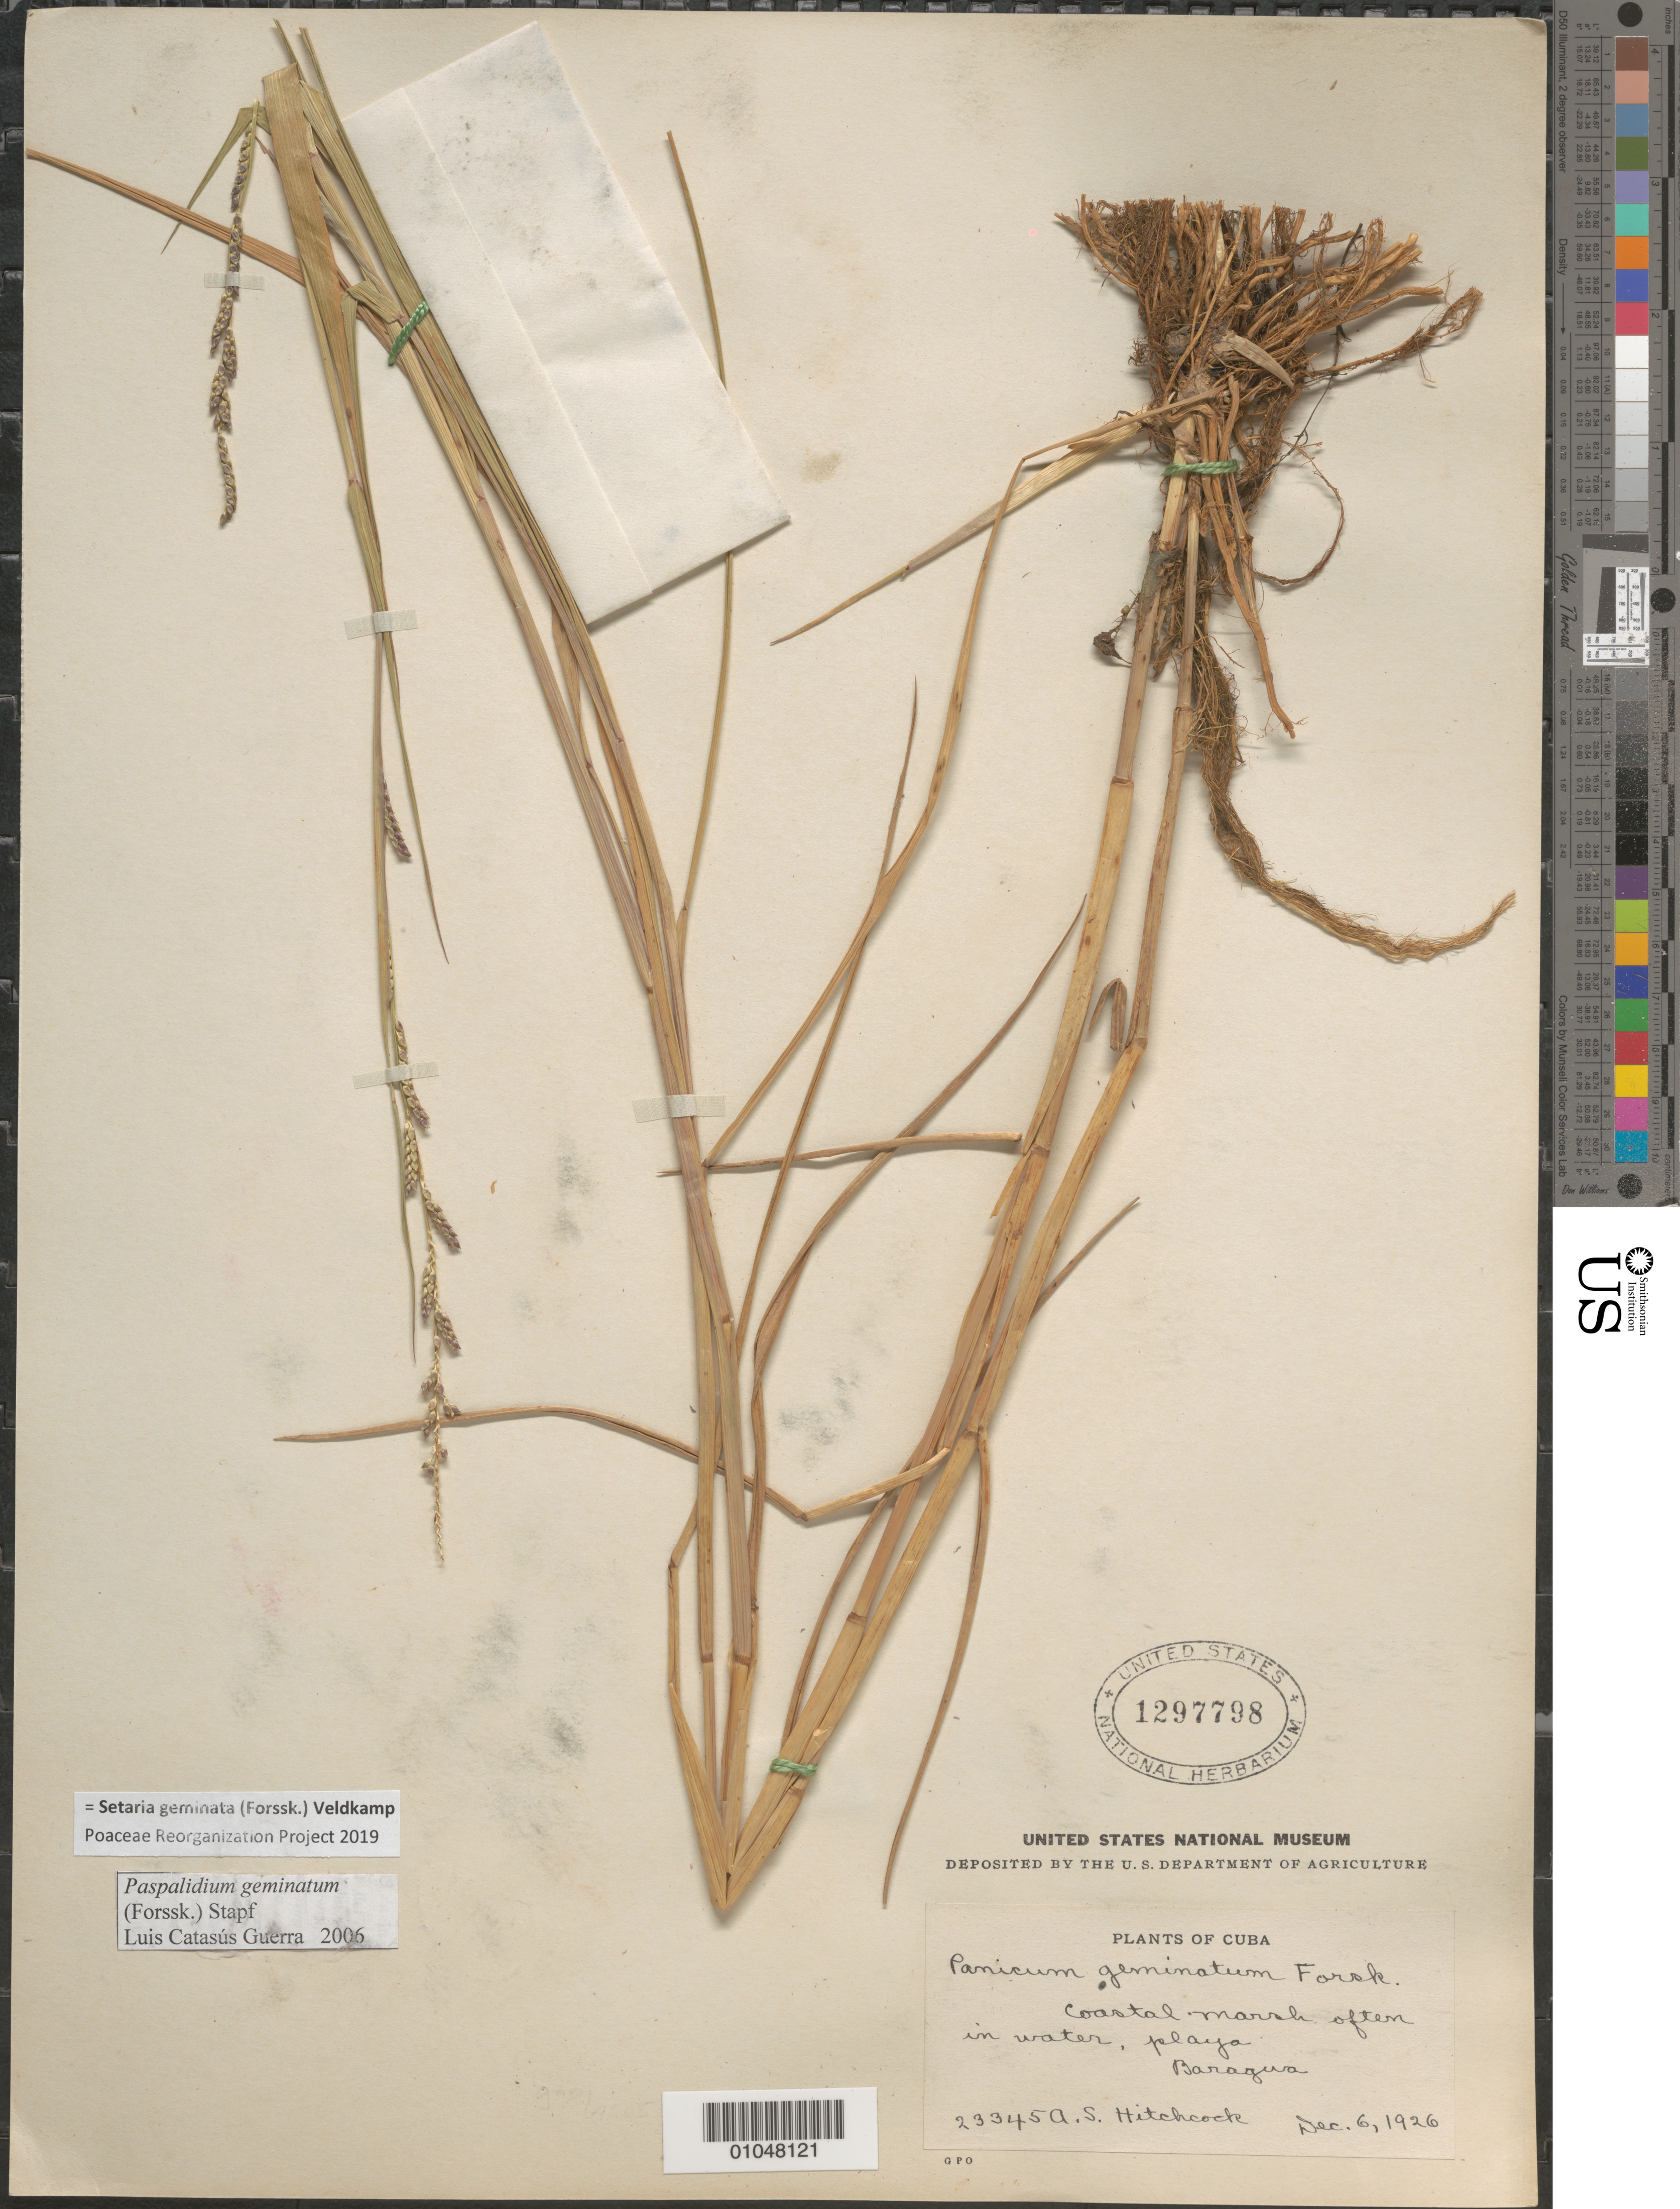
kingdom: Plantae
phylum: Tracheophyta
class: Liliopsida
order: Poales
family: Poaceae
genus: Panicum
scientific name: Panicum geminatum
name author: Forssk.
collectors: A. S. Hitchcock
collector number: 23345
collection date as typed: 06 Dec 1926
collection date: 1926-12-06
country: Cuba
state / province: Ciego de Ávila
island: Cuba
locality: Coastal marsh, often in water Baragua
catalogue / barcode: US 1297798